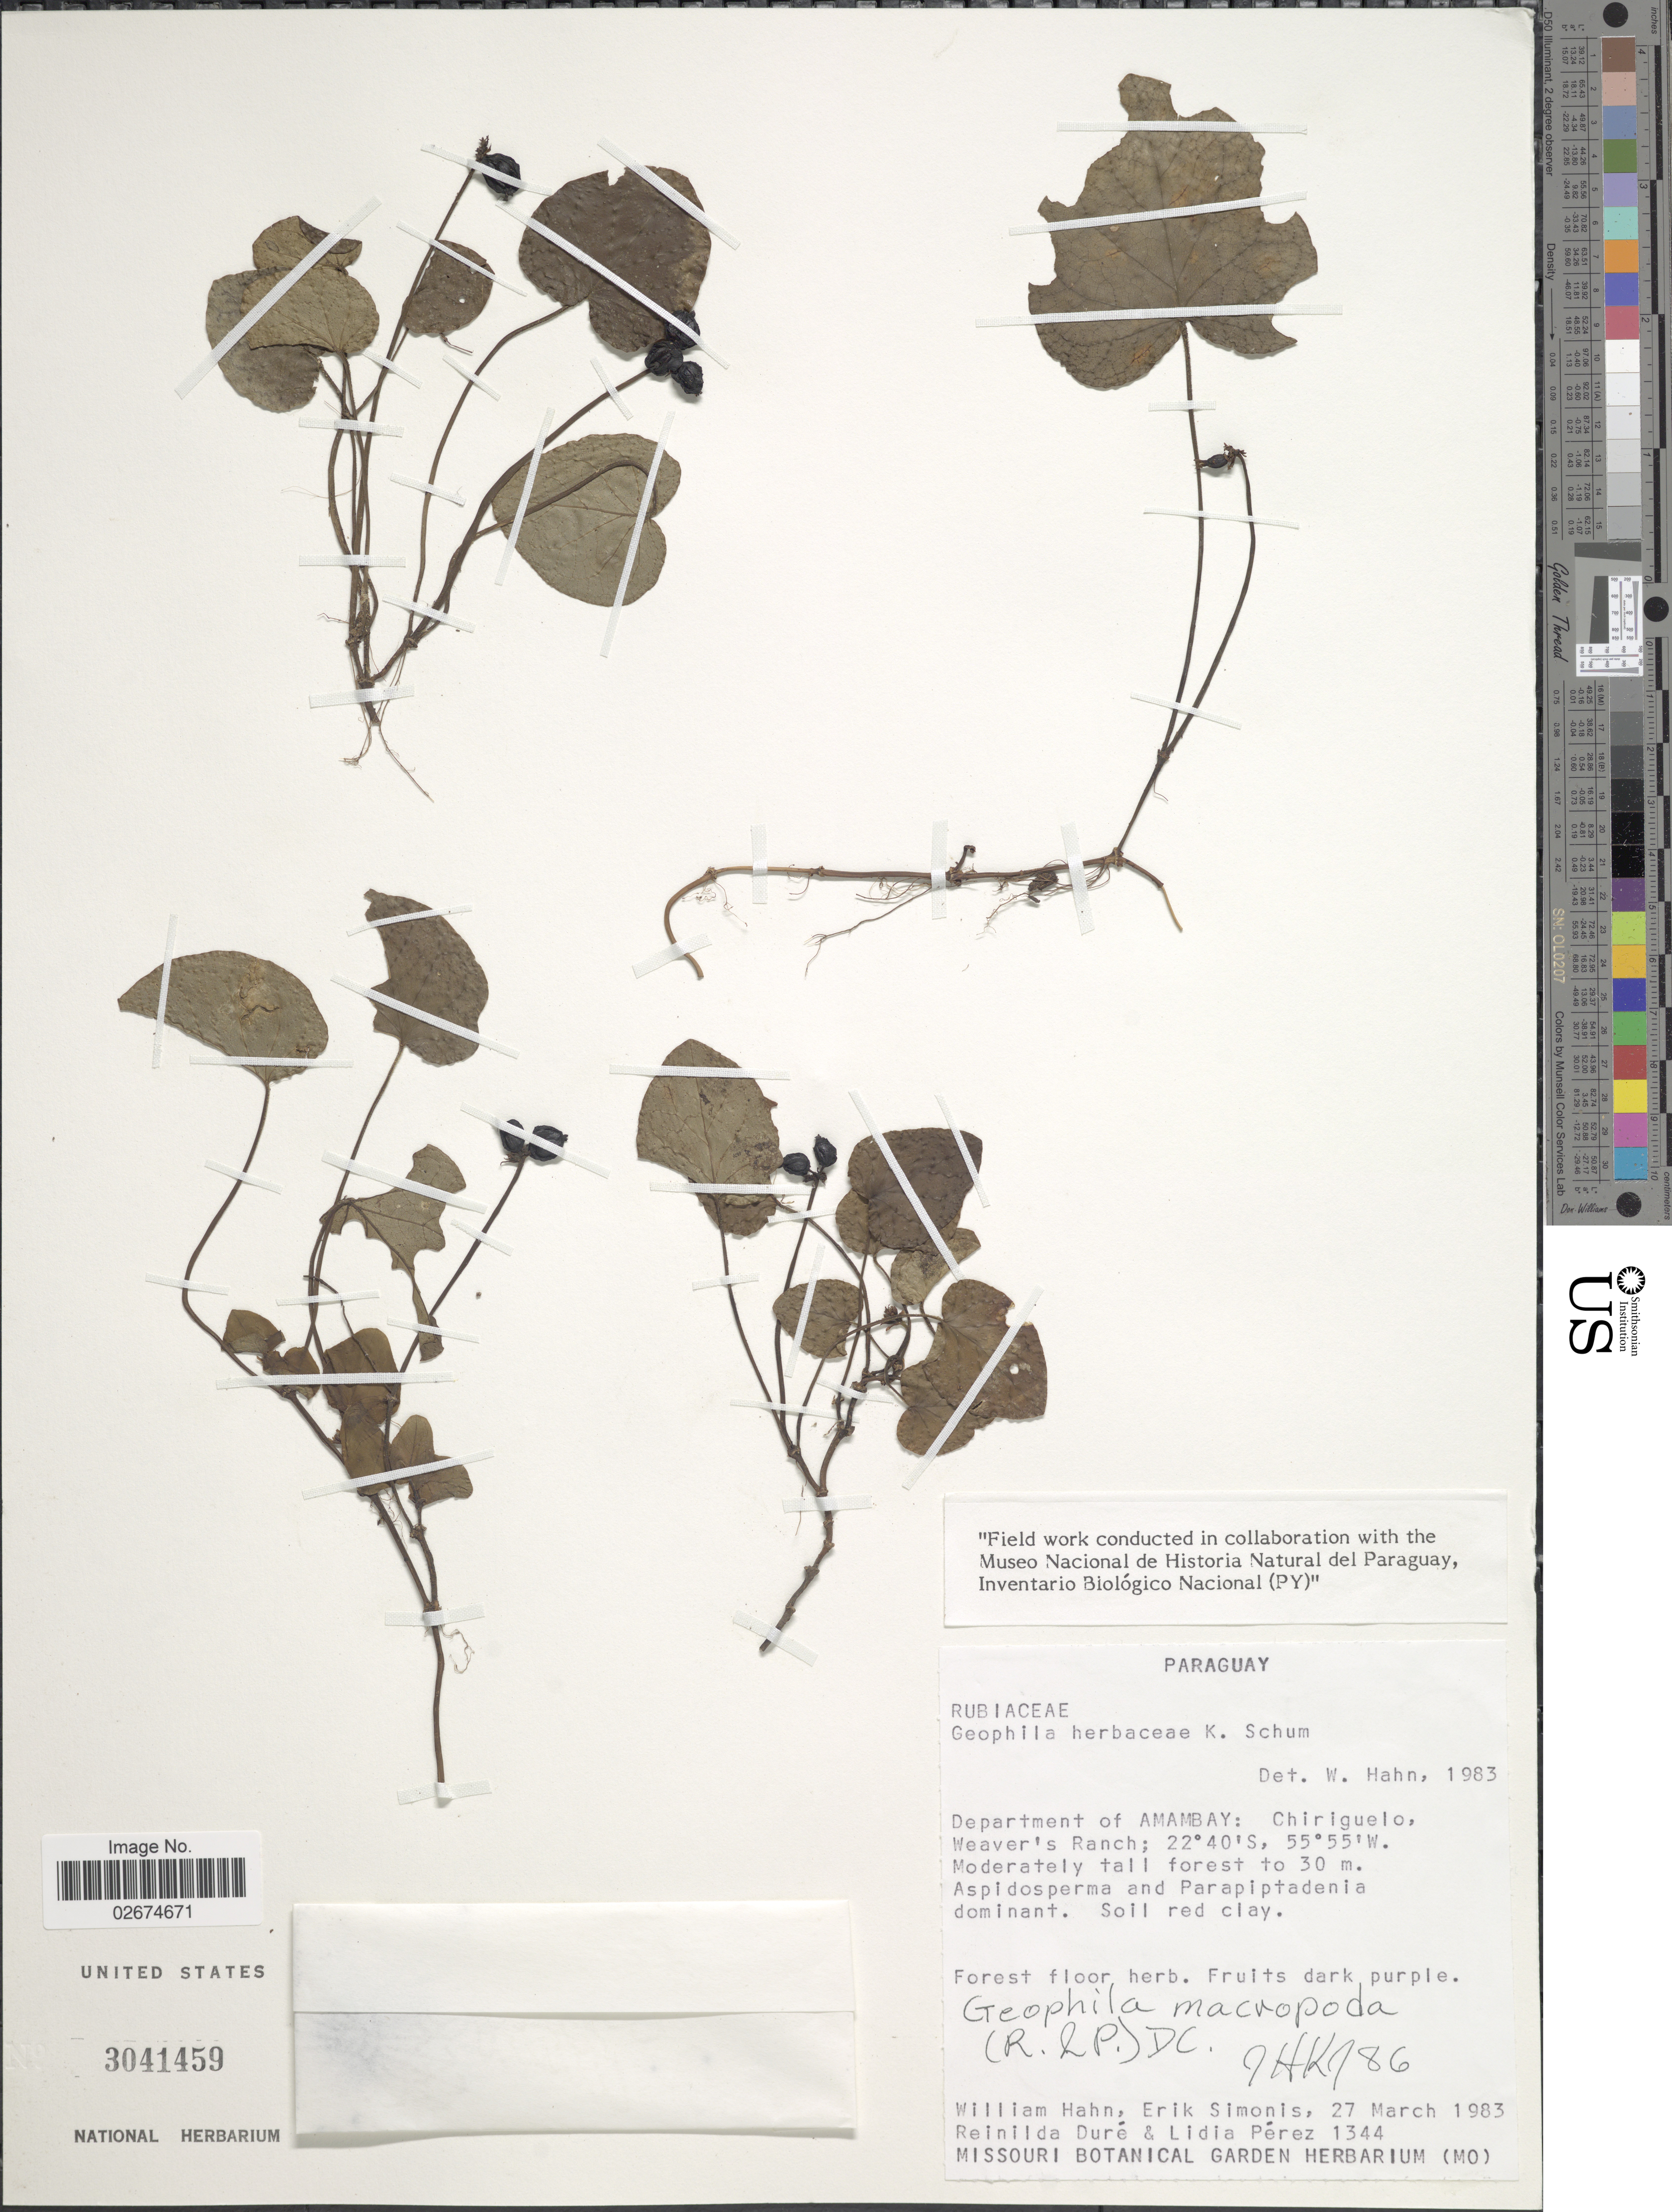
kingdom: Plantae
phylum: Tracheophyta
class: Magnoliopsida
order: Gentianales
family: Rubiaceae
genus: Geophila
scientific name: Geophila macropoda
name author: (Ruiz & Pav.) DC.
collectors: W. J. Hahn, E. Simonis, R. Duré & L. Pérez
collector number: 1344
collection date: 1983-03-27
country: Paraguay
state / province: Amambay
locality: Department of Amambay: Chiriguelo, Weaver's Ranch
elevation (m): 30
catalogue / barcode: US 3041459